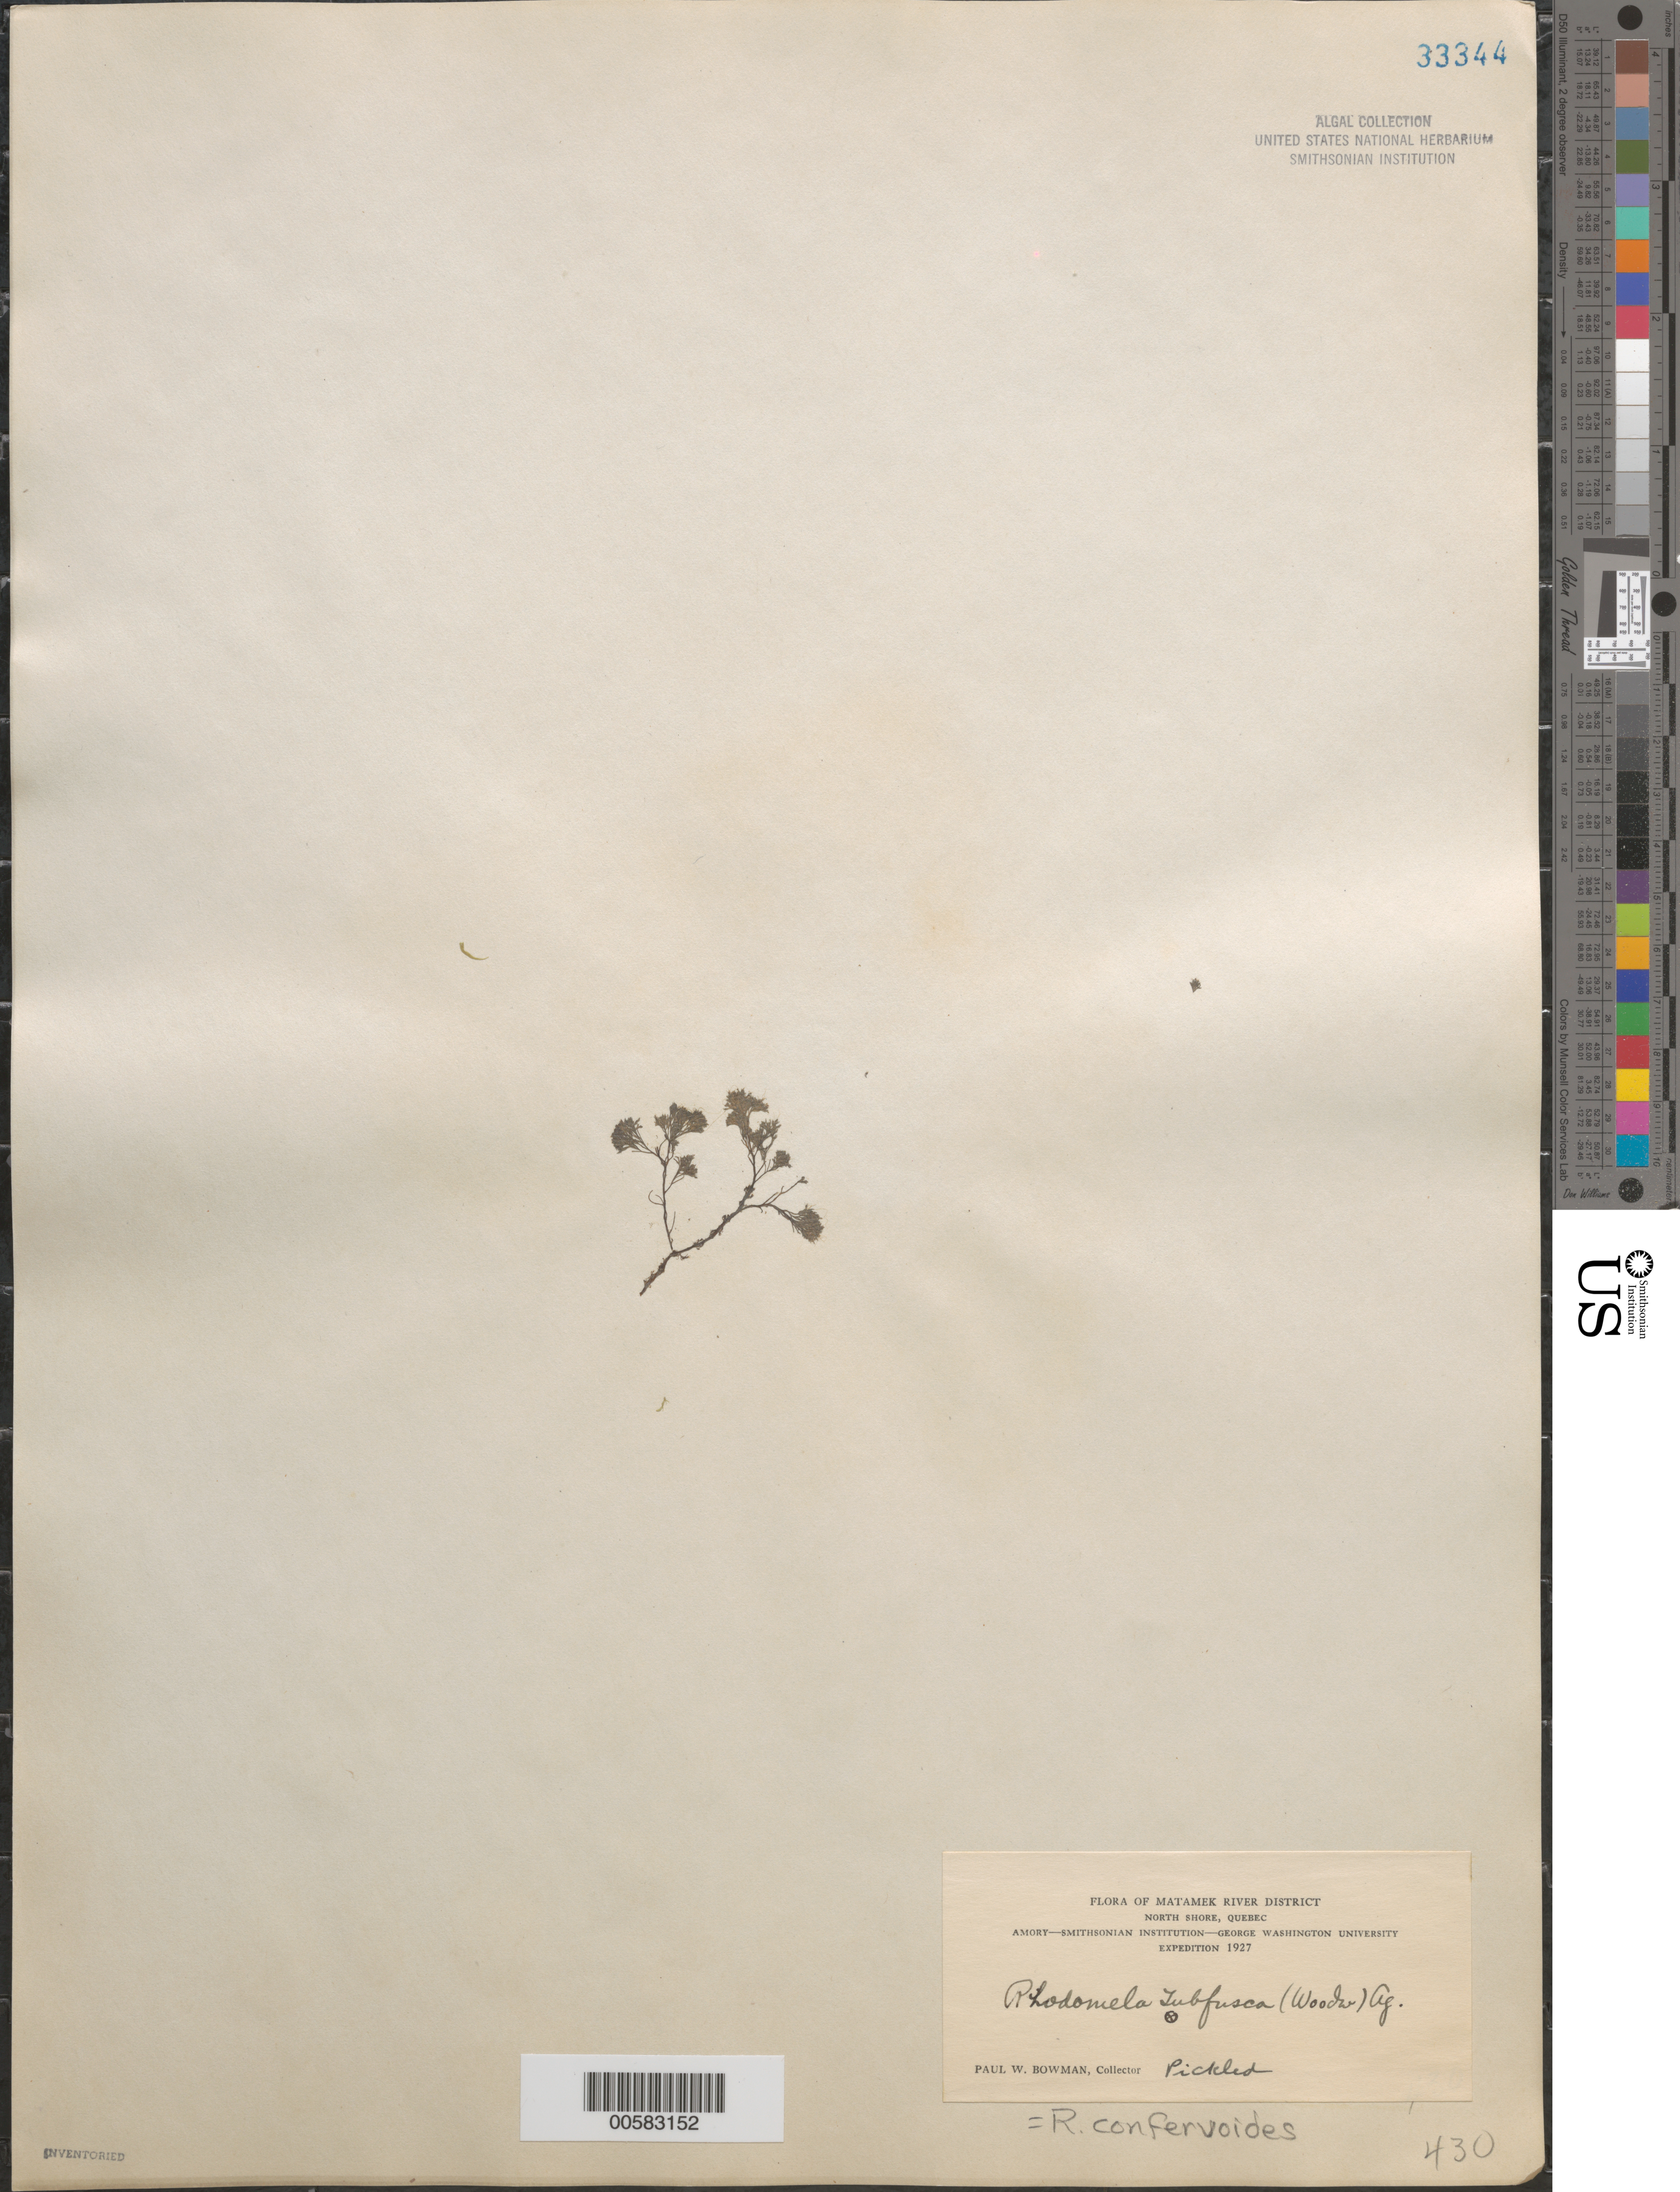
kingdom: Plantae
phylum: Rhodophyta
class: Florideophyceae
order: Ceramiales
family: Rhodomelaceae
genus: Rhodomela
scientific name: Rhodomela confervoides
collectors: P. Bowman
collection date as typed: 1927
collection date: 1927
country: Canada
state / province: Quebec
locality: Matamek river district, north shore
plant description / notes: Amory-Smithsonian Institution-George Washington University Expedition, 1927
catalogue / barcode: US 33344